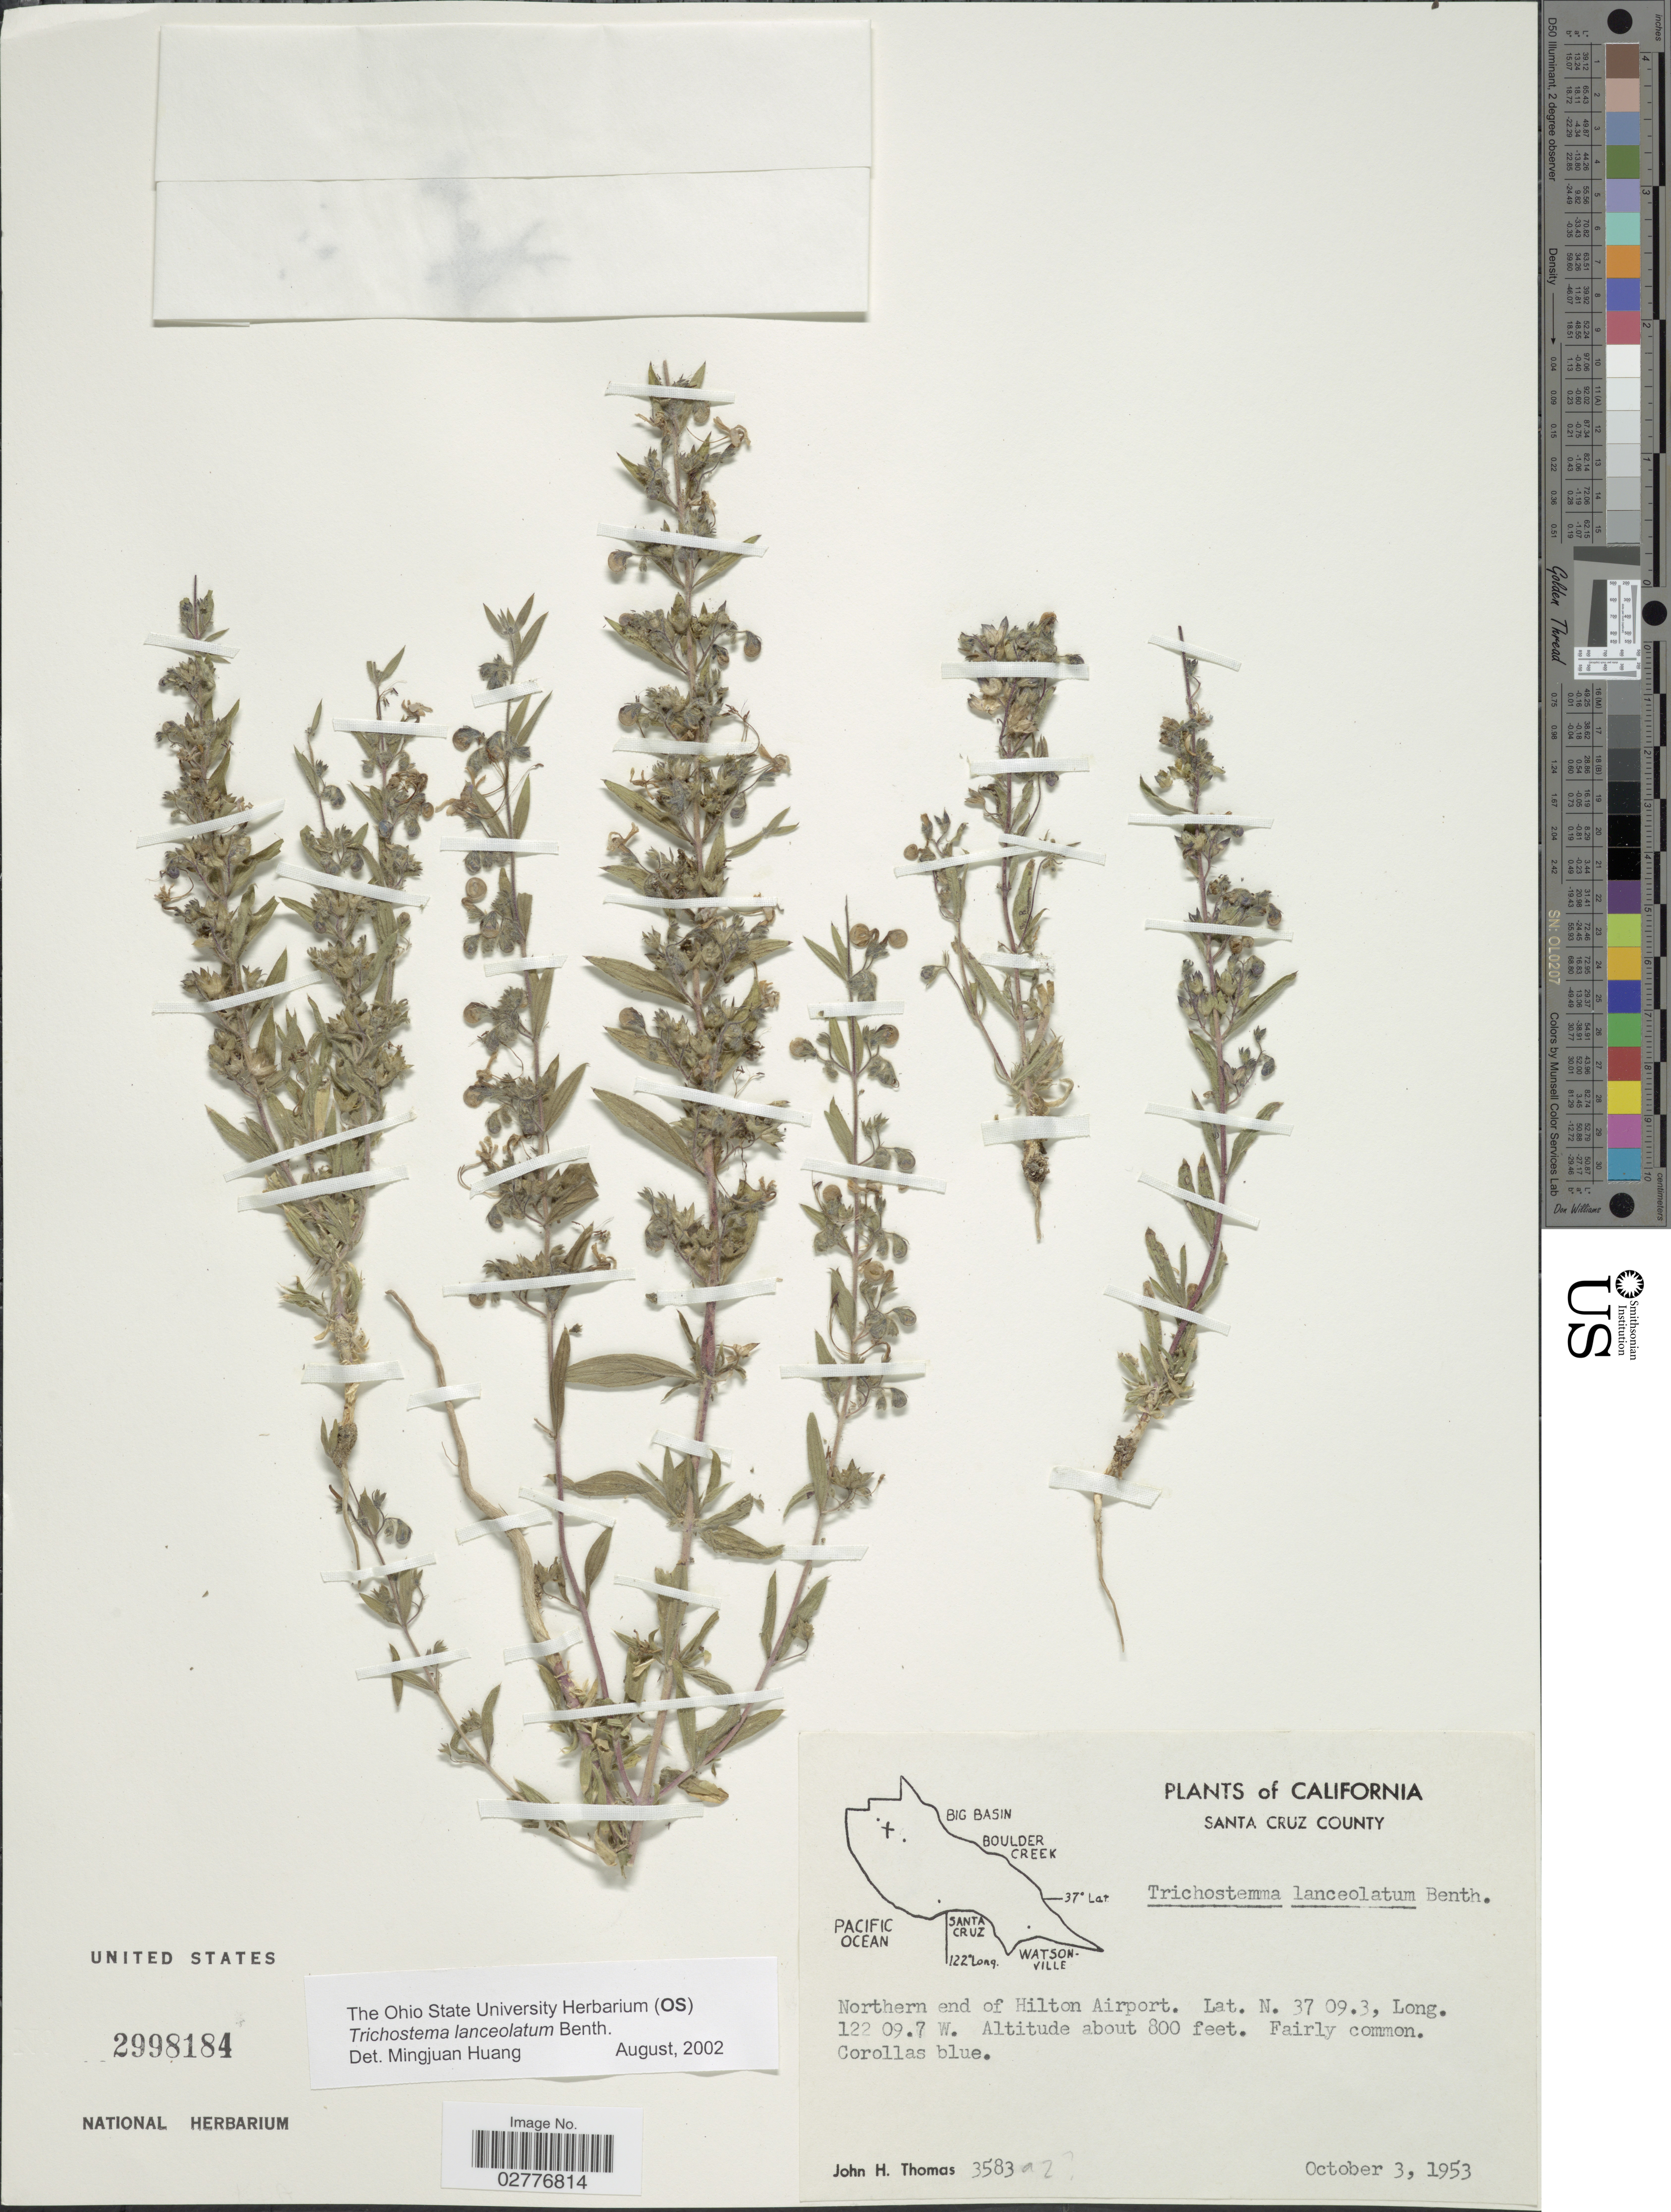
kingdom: Plantae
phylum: Tracheophyta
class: Magnoliopsida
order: Lamiales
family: Lamiaceae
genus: Trichostema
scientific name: Trichostema lanceolatum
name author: Benth.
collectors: J. H. Thomas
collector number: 3583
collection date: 1953-10-03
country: United States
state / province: California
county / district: Santa Cruz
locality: Santa Cruz County. Northern end of Hilton Airport.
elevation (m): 244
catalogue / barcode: US 2998184